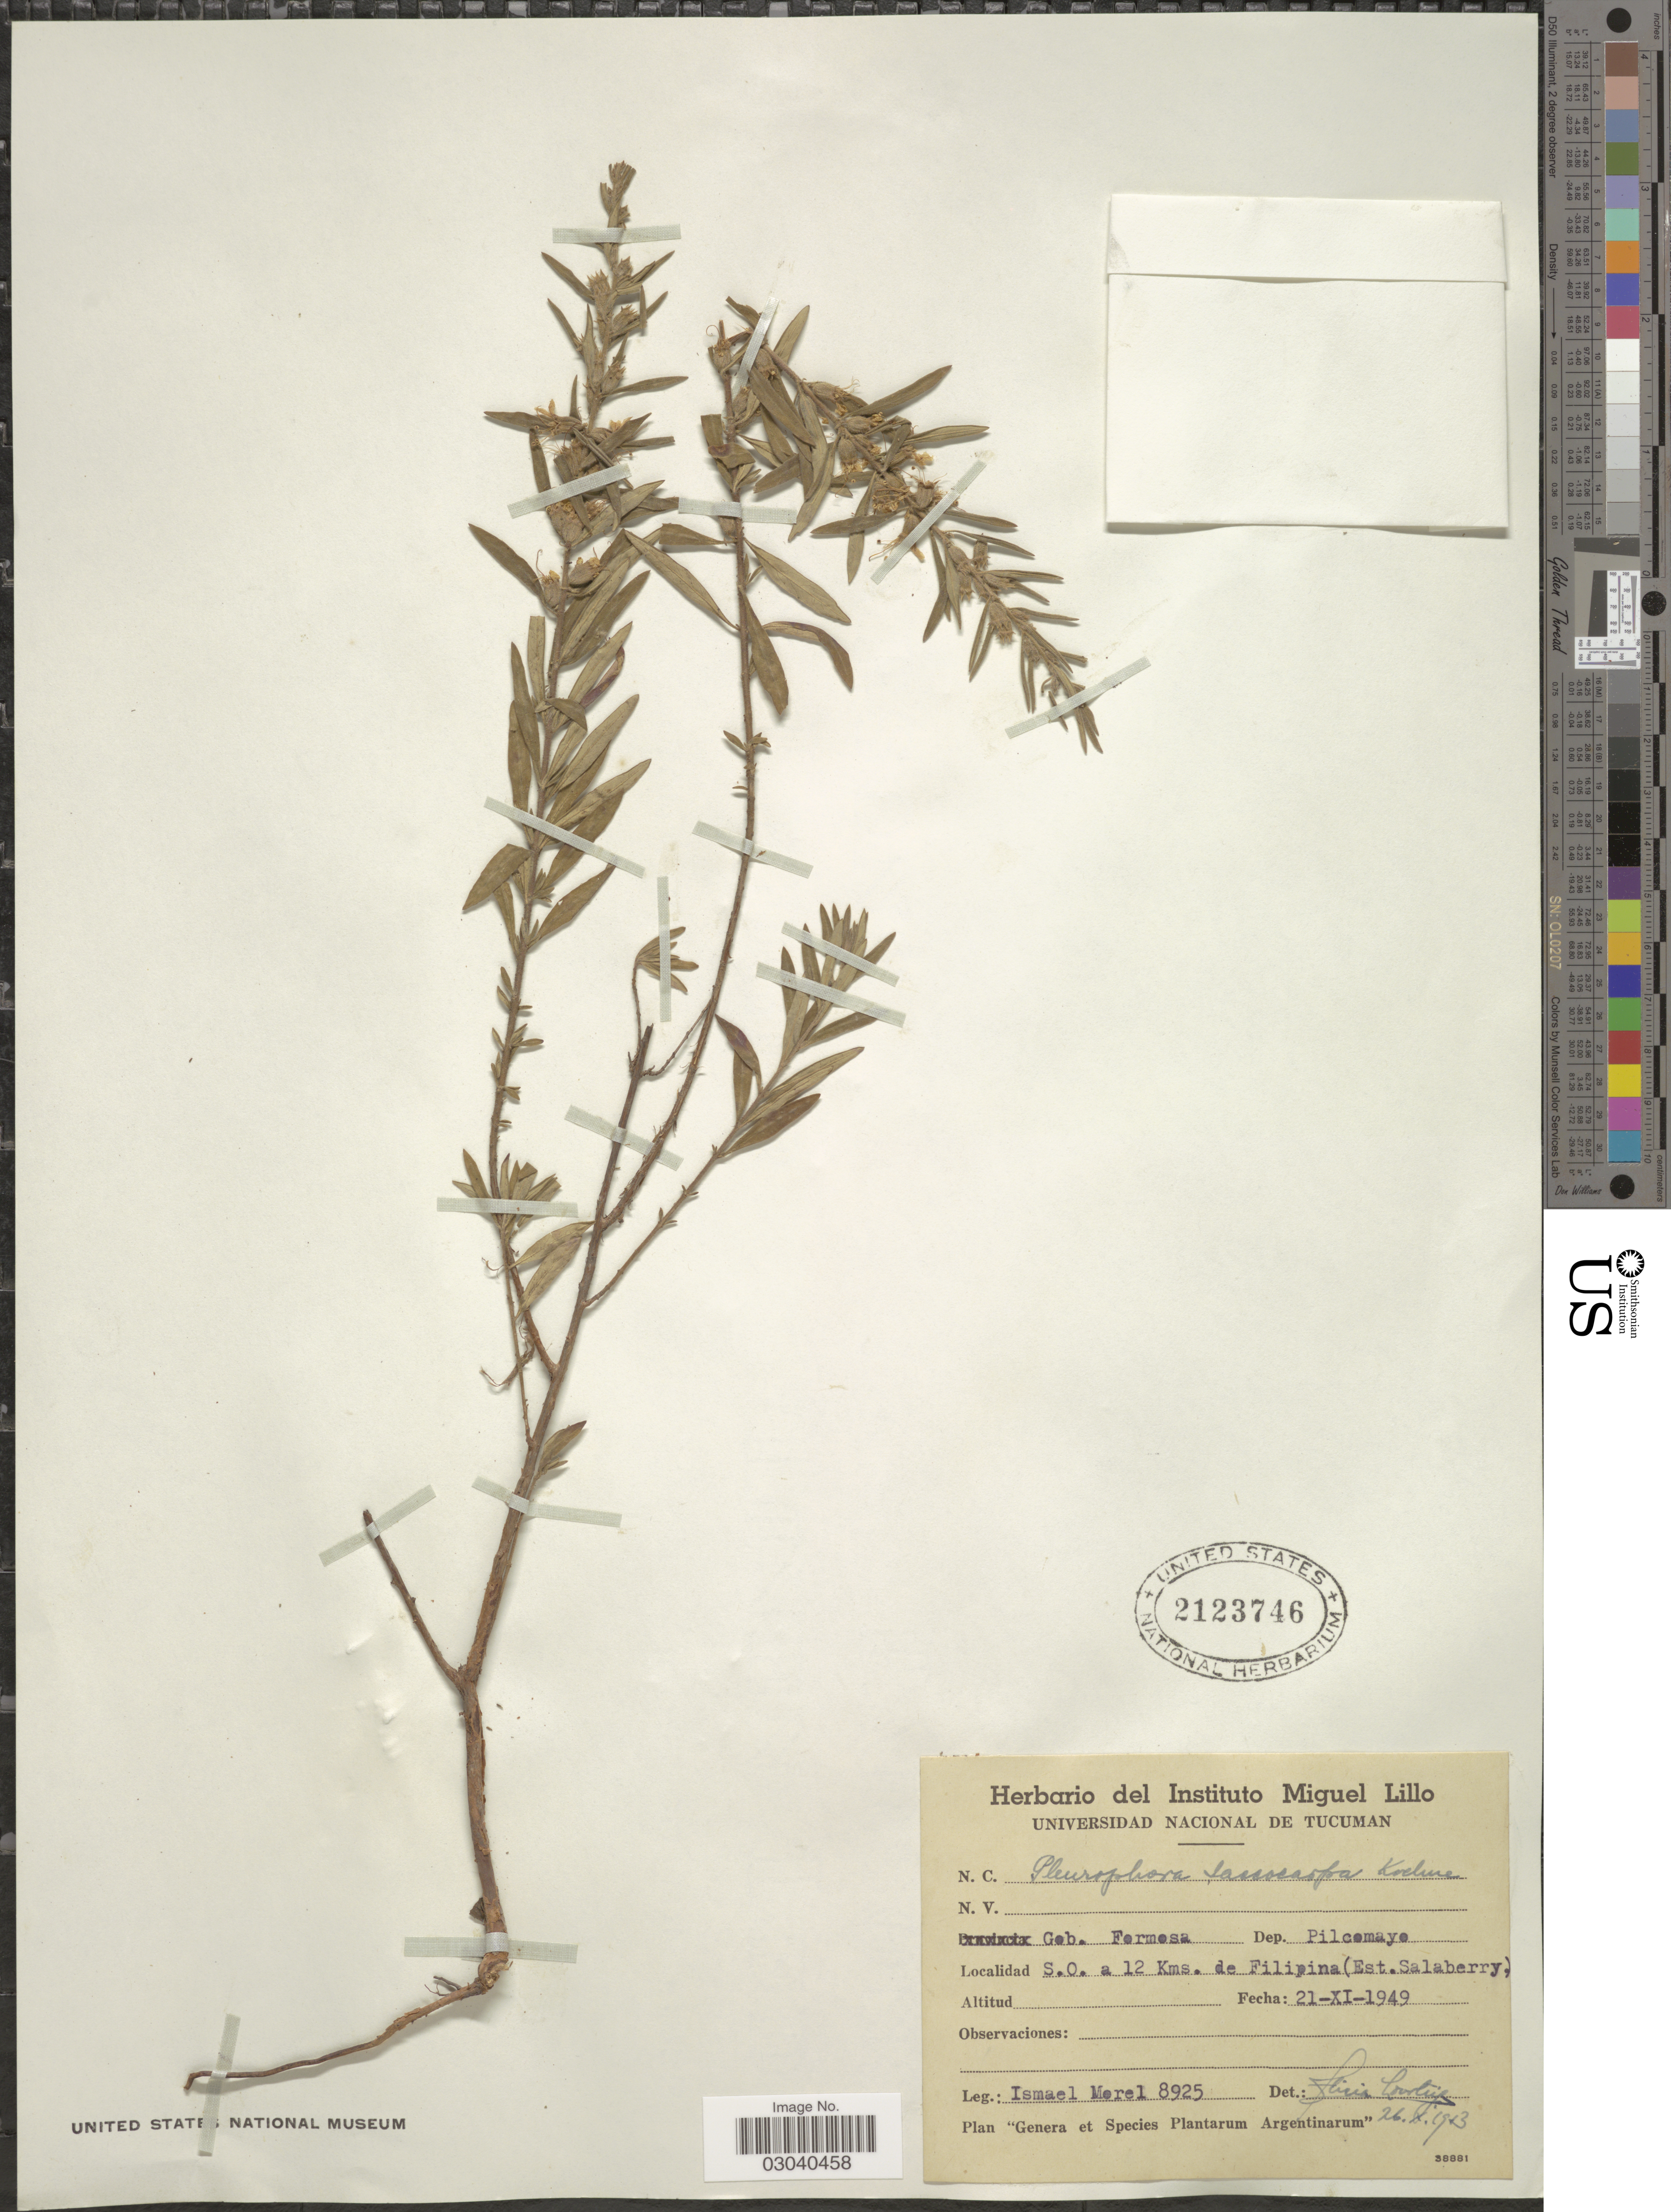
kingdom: Plantae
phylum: Tracheophyta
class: Magnoliopsida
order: Myrtales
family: Lythraceae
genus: Pleurophora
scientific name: Pleurophora saccocarpa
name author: Koehne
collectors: I. Morel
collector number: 8925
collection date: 1949-11-21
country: Argentina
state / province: Formosa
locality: Gob. Formosa. Dep. Pilcomayo. S.O. a 12 Kms. de Filipina (Est. Salaberry).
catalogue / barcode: US 2123746